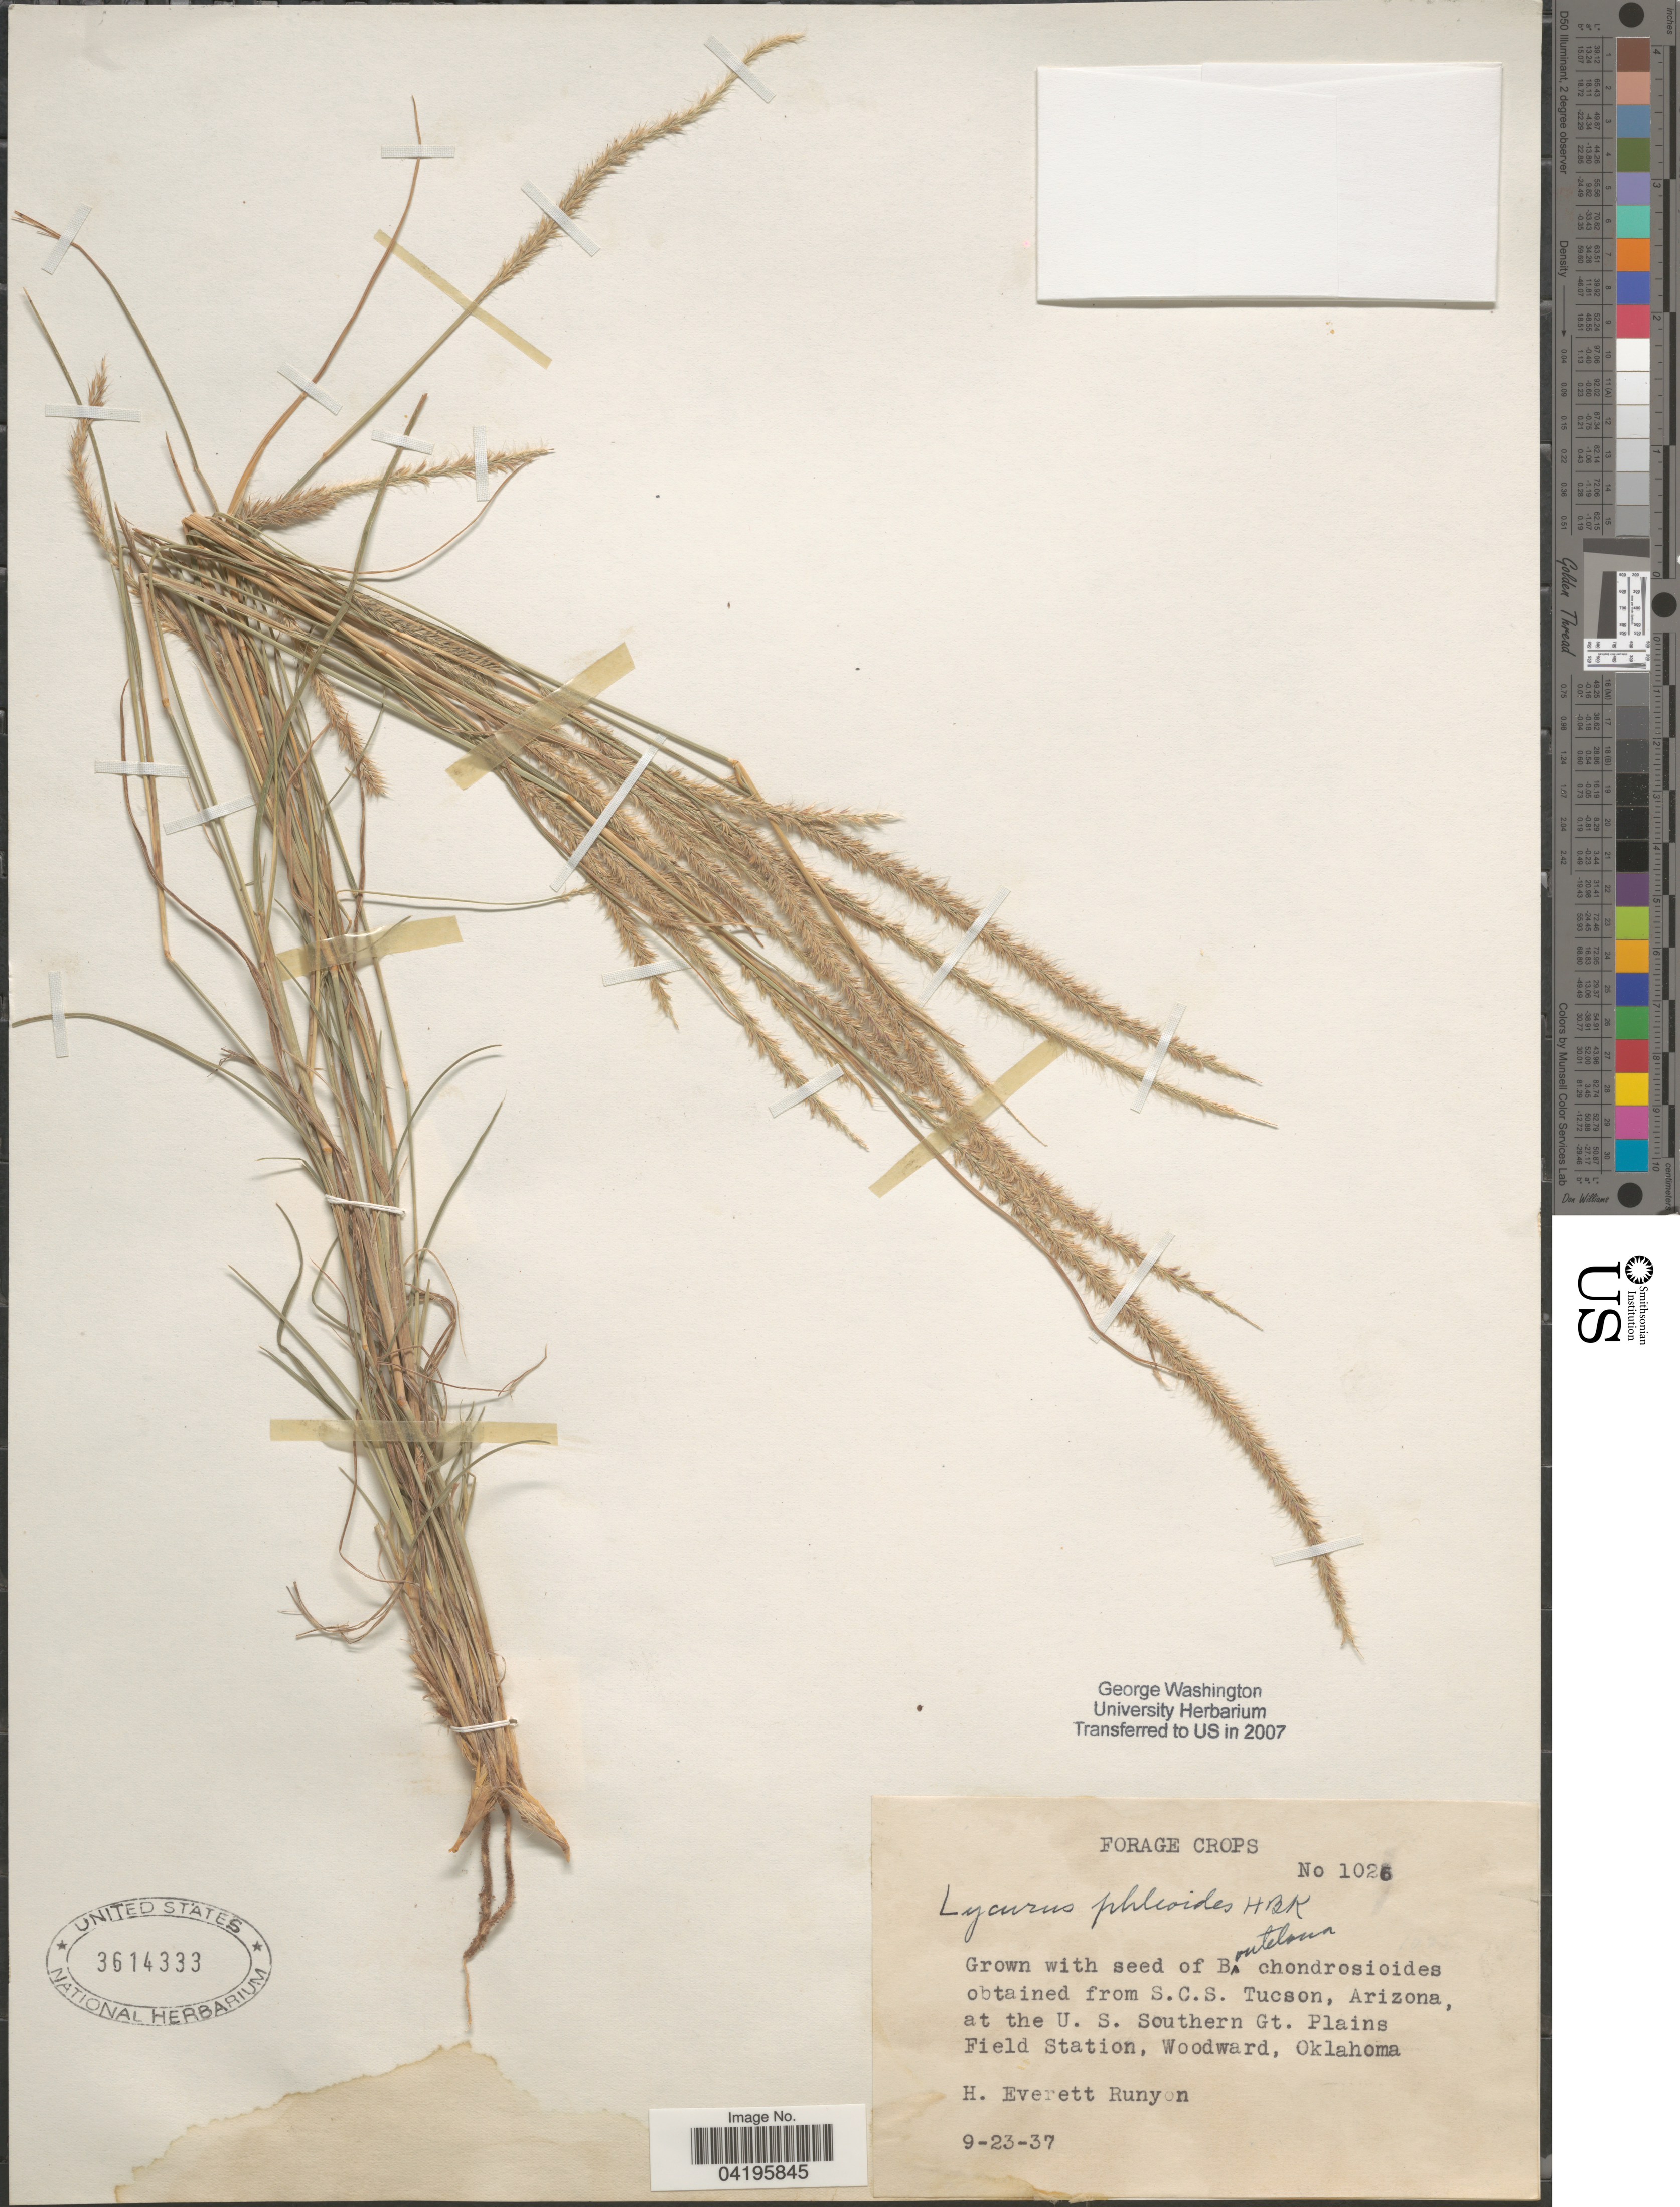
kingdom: Plantae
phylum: Tracheophyta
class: Liliopsida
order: Poales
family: Poaceae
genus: Muhlenbergia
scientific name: Muhlenbergia phleoides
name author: (Kunth) Columbus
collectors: H. E. Runyon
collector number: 1026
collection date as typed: Transcribed d/m/y: 23/9/37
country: United States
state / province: Oklahoma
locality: The U. S. Southern Gt. Plains Field Station, Woodward.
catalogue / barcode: US 3614333